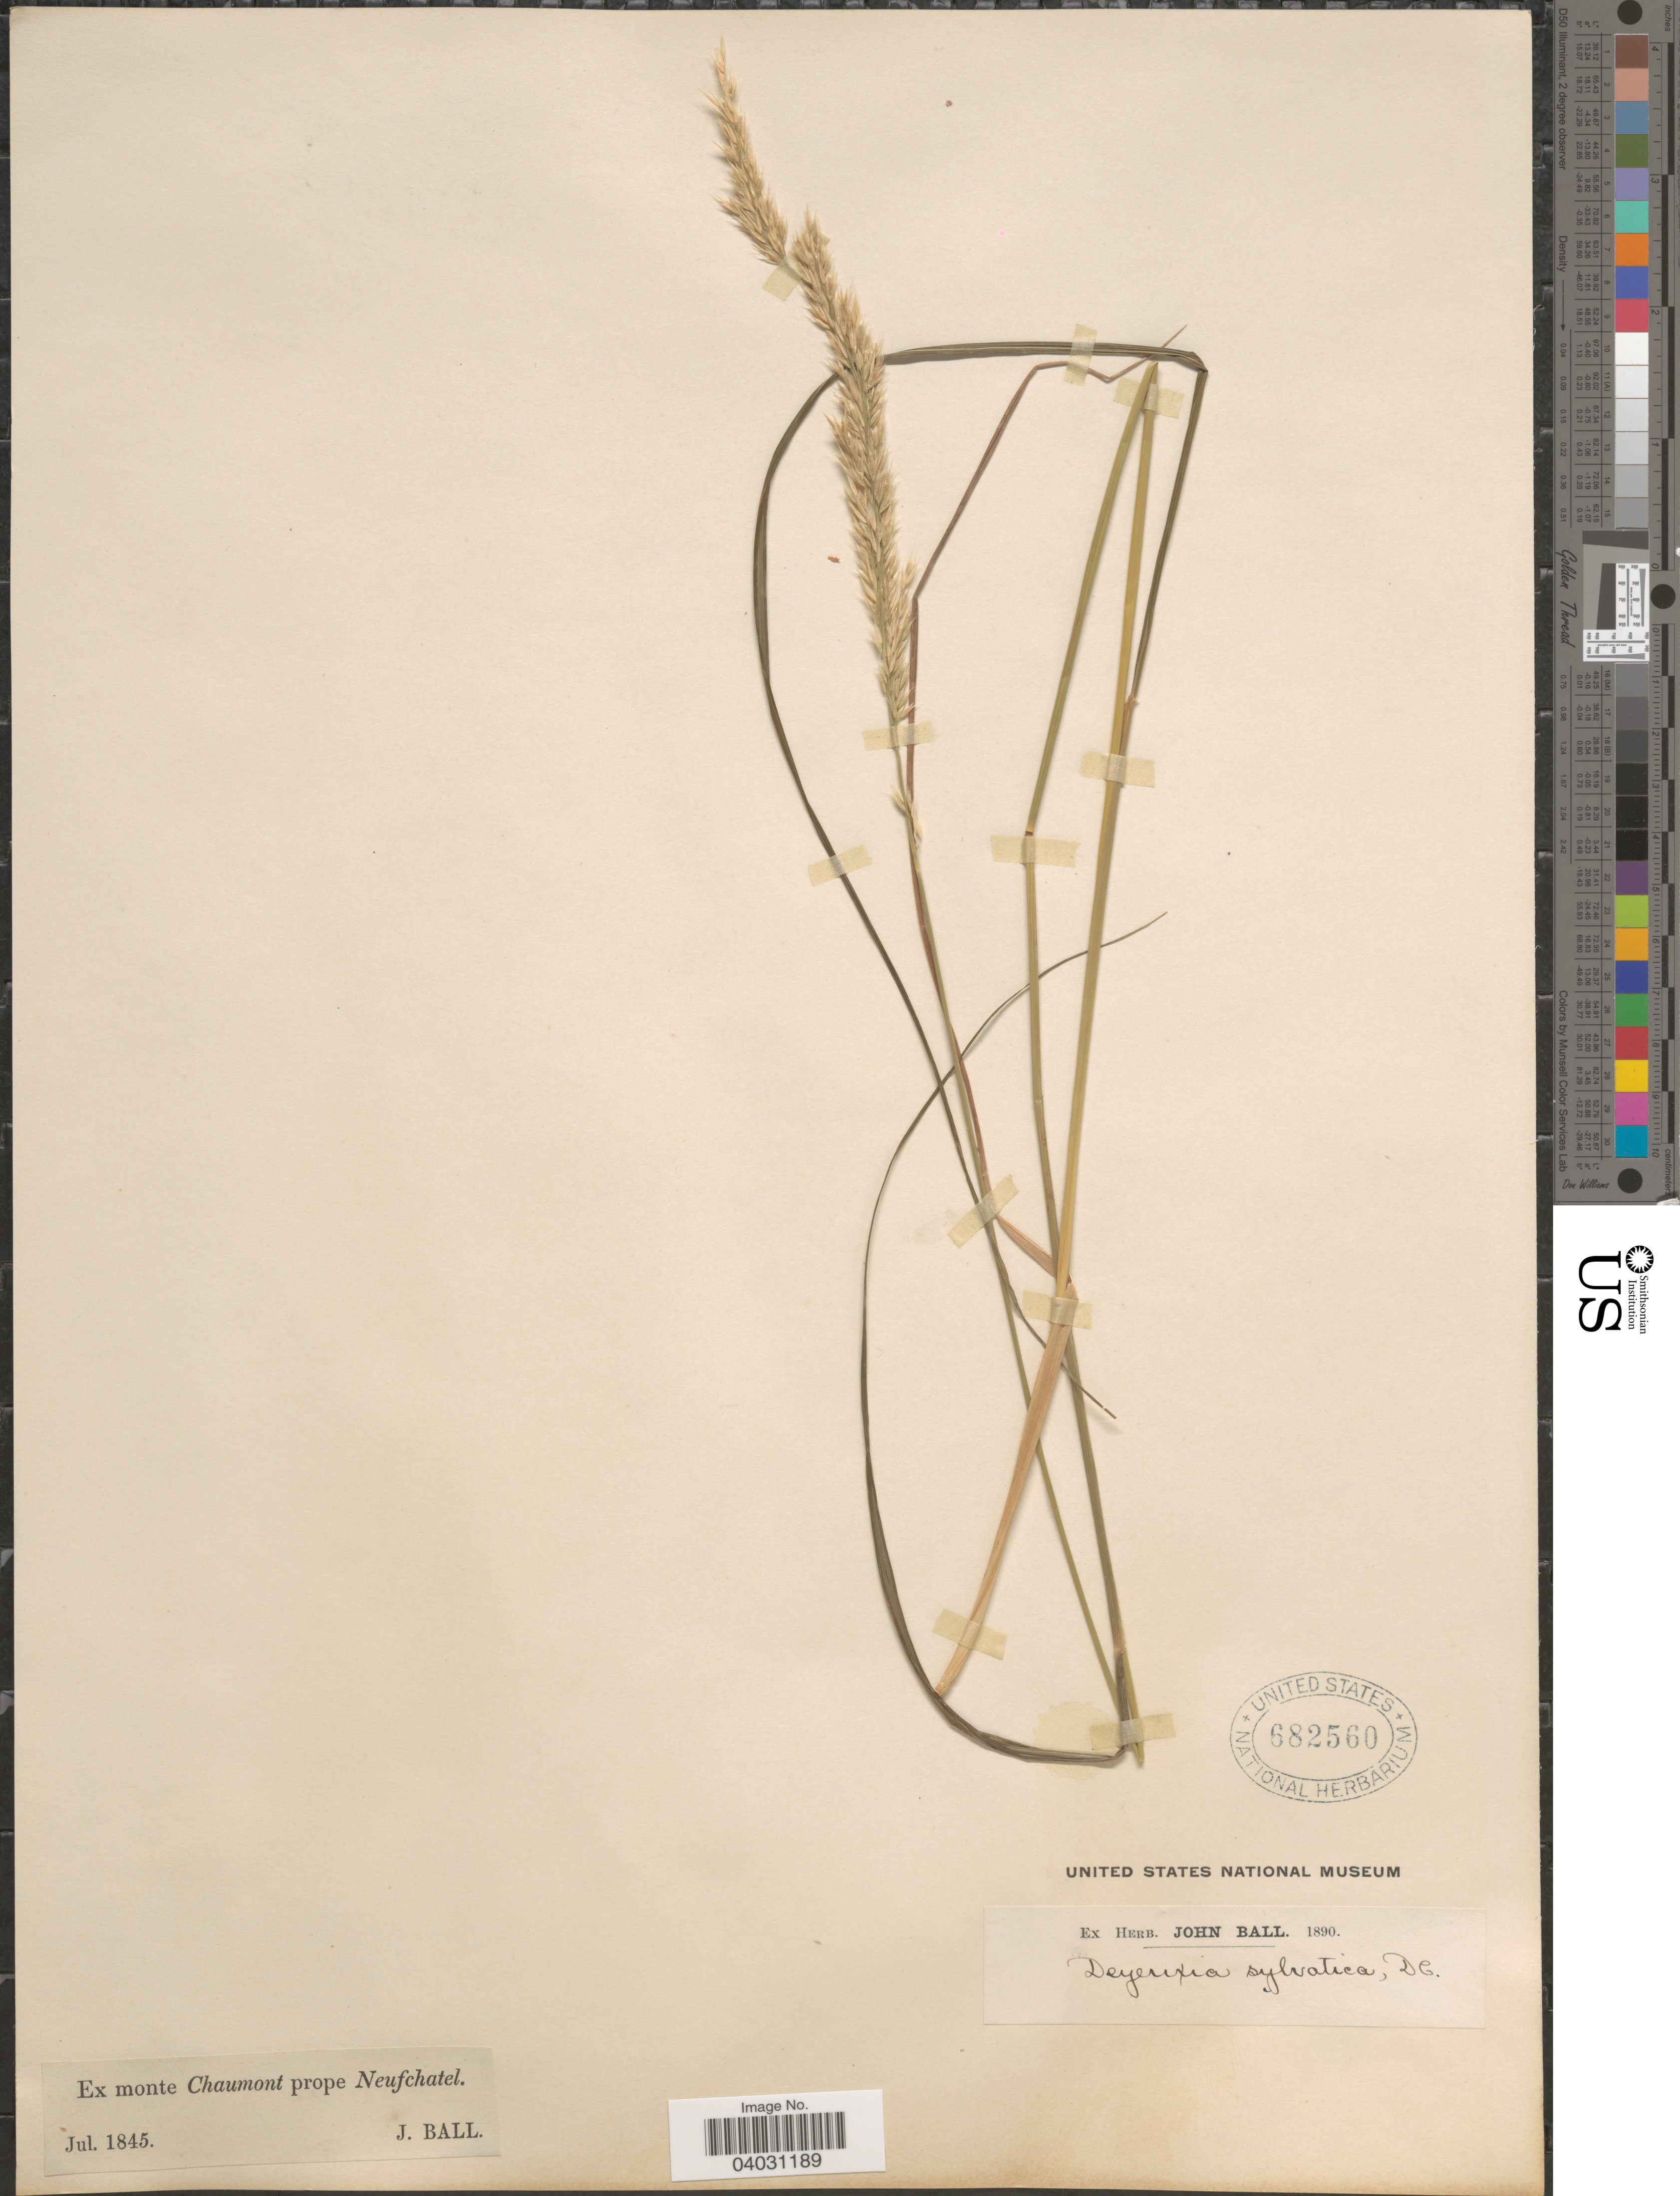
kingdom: Plantae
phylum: Tracheophyta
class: Liliopsida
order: Poales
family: Poaceae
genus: Calamagrostis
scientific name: Calamagrostis arundinacea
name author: (L.) Roth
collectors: J. Ball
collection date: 1845-07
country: France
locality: Ex monte Chaumont prope Neufchatel.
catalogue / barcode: US 682560